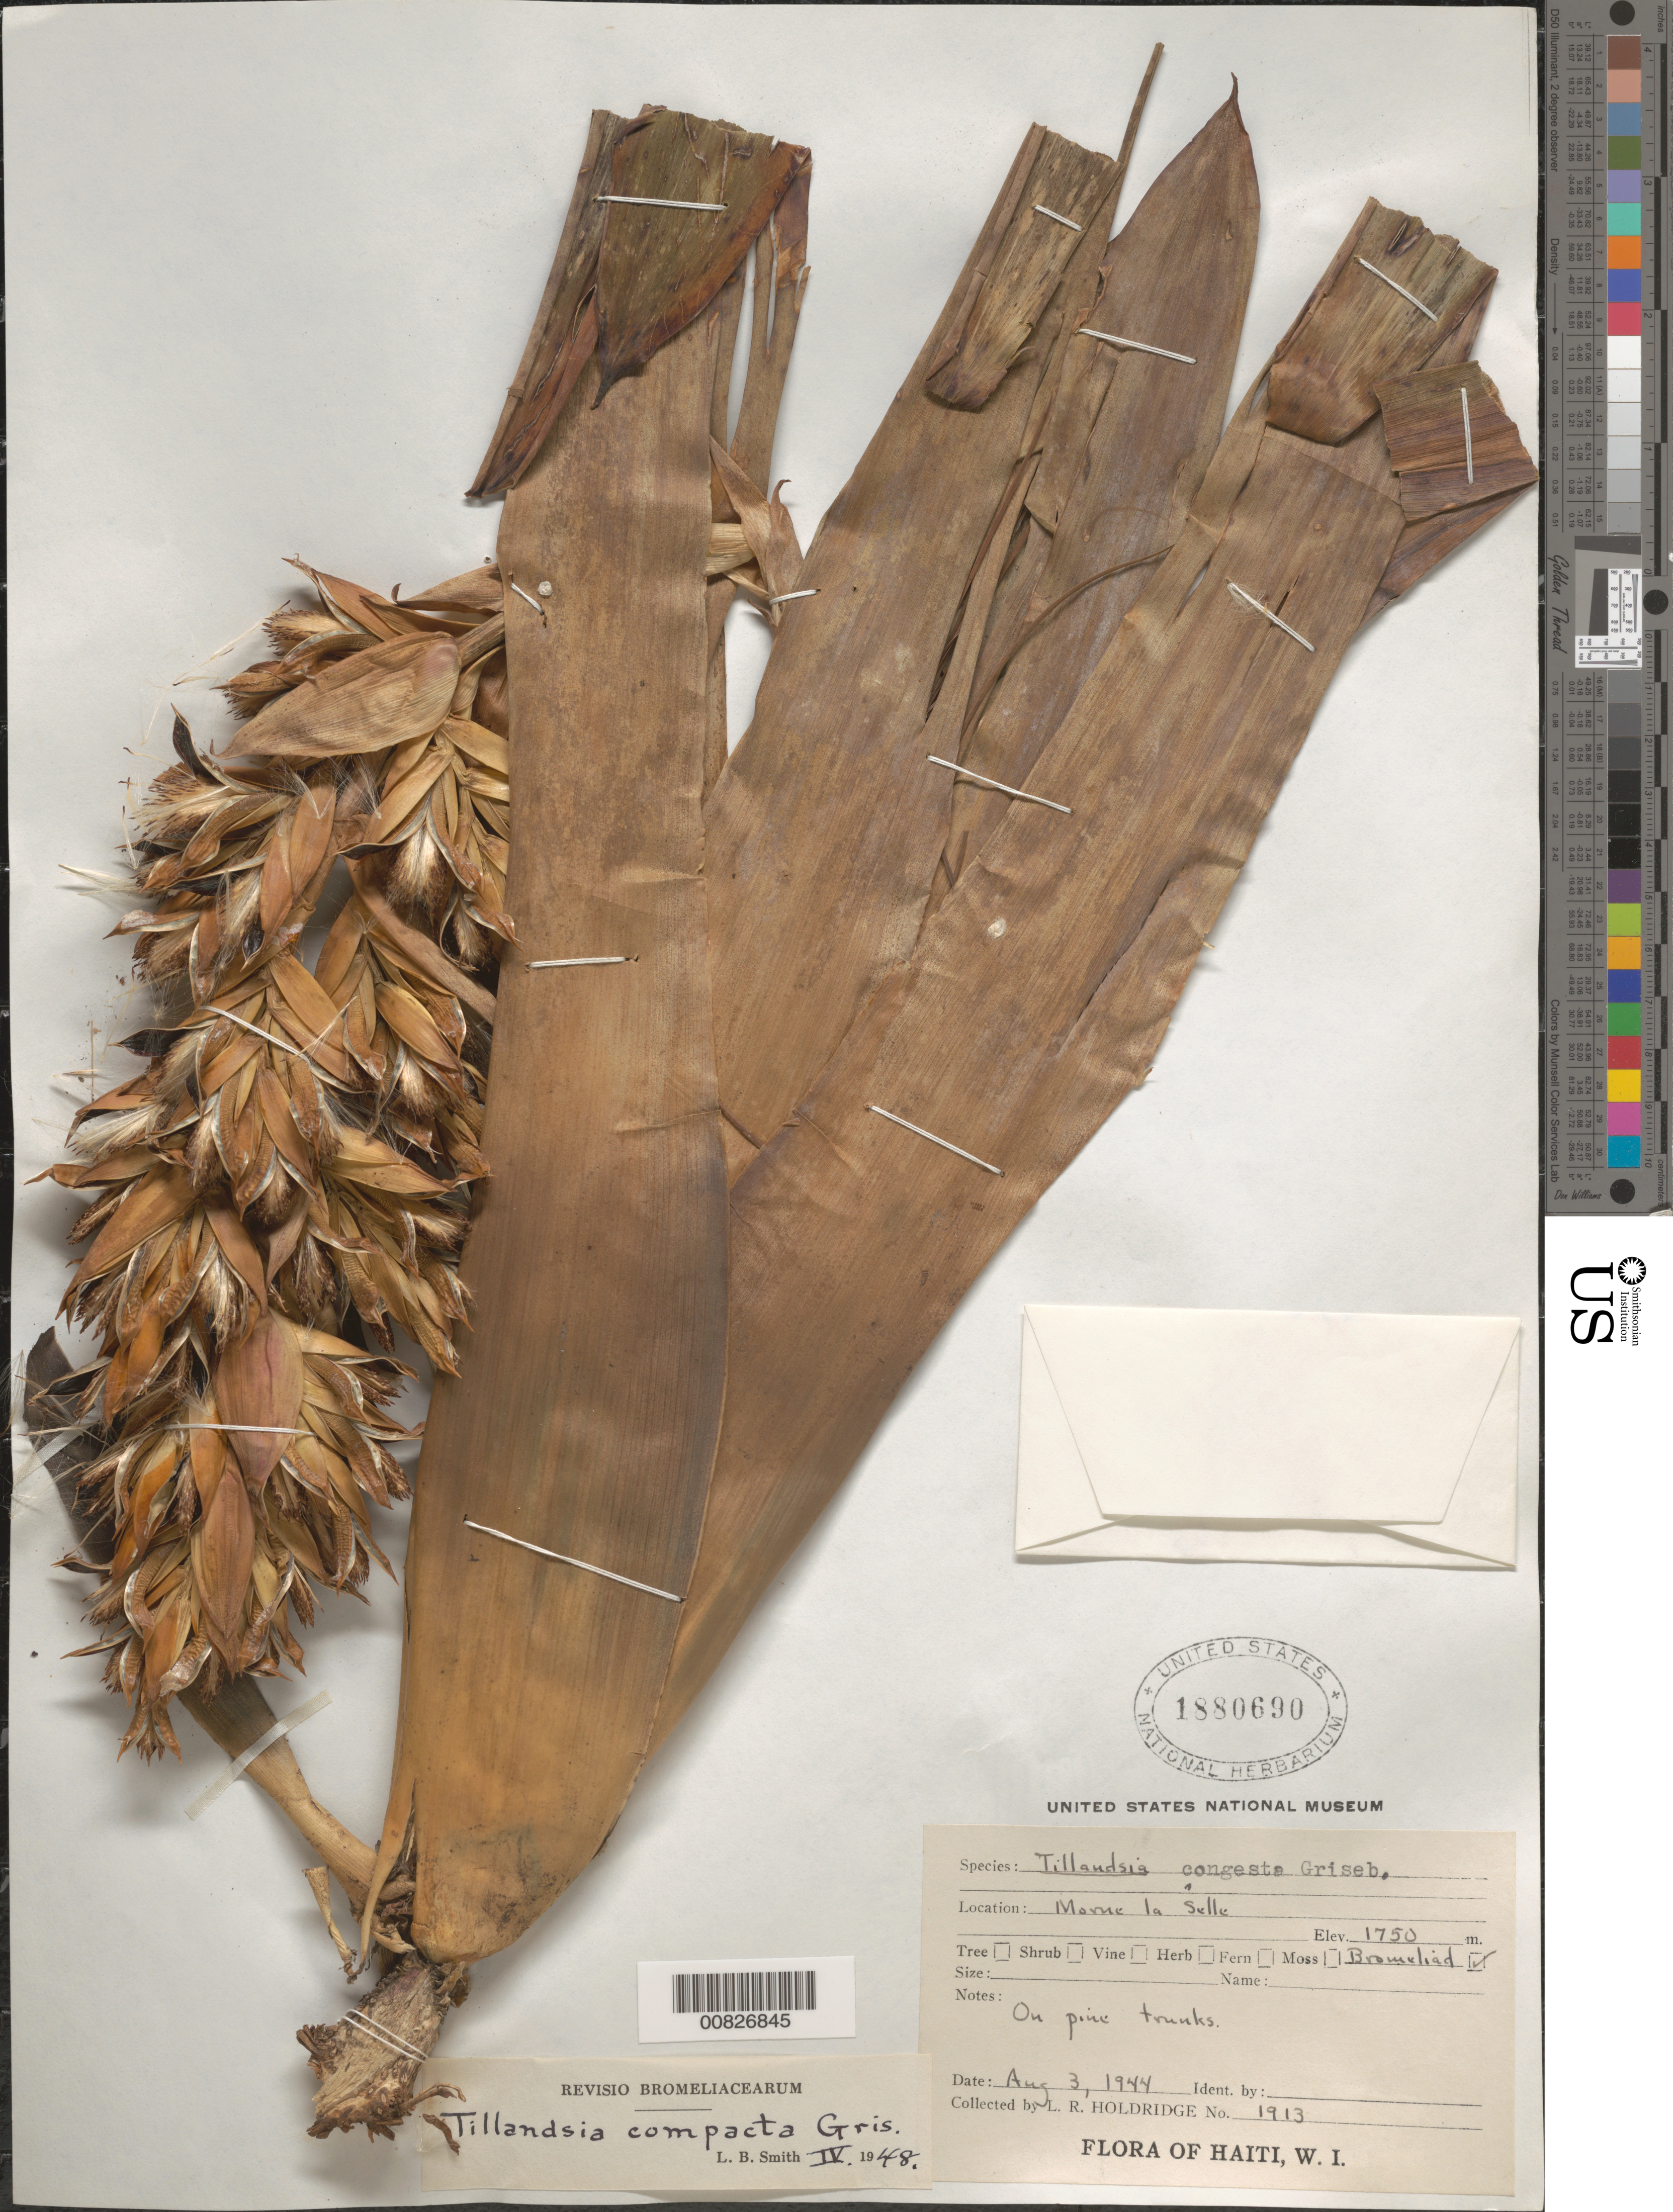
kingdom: Plantae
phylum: Tracheophyta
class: Liliopsida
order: Poales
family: Bromeliaceae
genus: Tillandsia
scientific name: Tillandsia compacta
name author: Griseb.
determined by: Smith, Lyman B., (US), NMNH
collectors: L. Holdridge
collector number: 1913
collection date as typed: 03 Aug 1944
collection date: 1944-08-03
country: Haiti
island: Hispaniola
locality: Morne La Selle.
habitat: On pine trunks.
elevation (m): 1750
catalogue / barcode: US 1880690